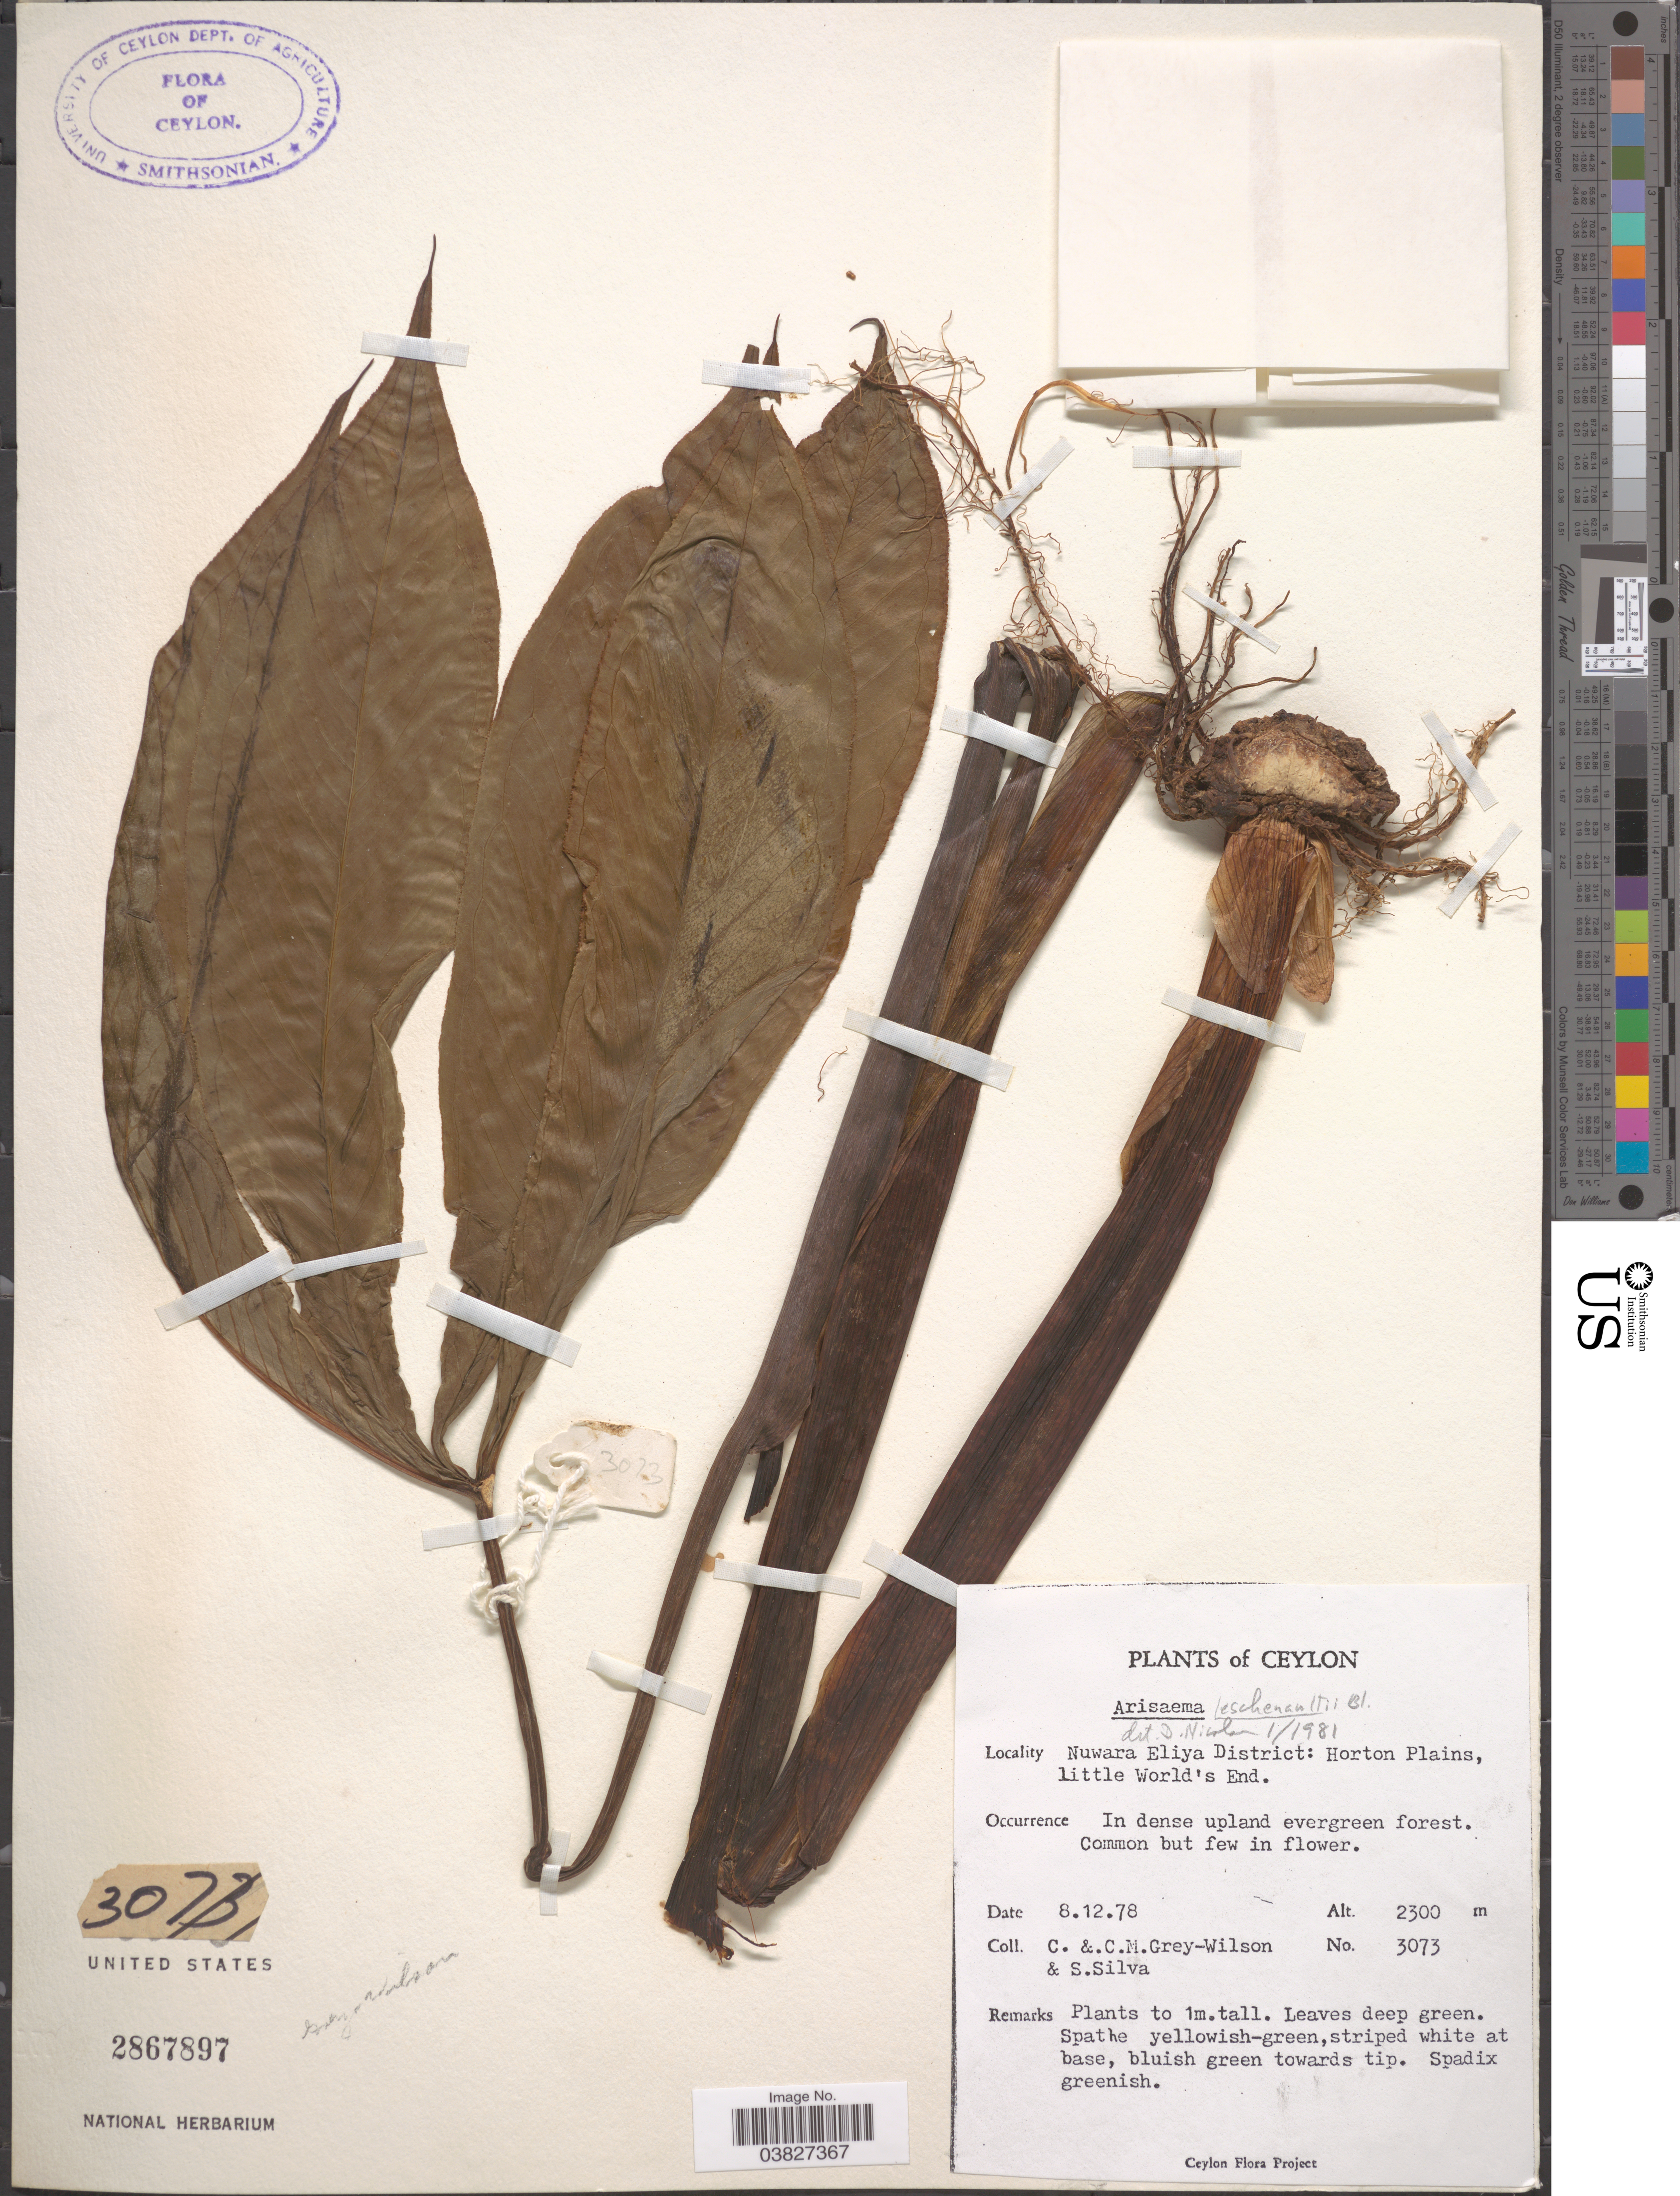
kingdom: Plantae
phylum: Tracheophyta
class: Liliopsida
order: Alismatales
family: Araceae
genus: Arisaema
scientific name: Arisaema leschenaultii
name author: Blume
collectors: C. Grey-Wilson & C. Grey-Wilson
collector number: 3073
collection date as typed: Transcribed d/m/y: 8/12/78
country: Sri Lanka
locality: Ceylon. Nuwara Eliya District: Horton Plains, Little World's End.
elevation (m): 2300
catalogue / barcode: US 2867897